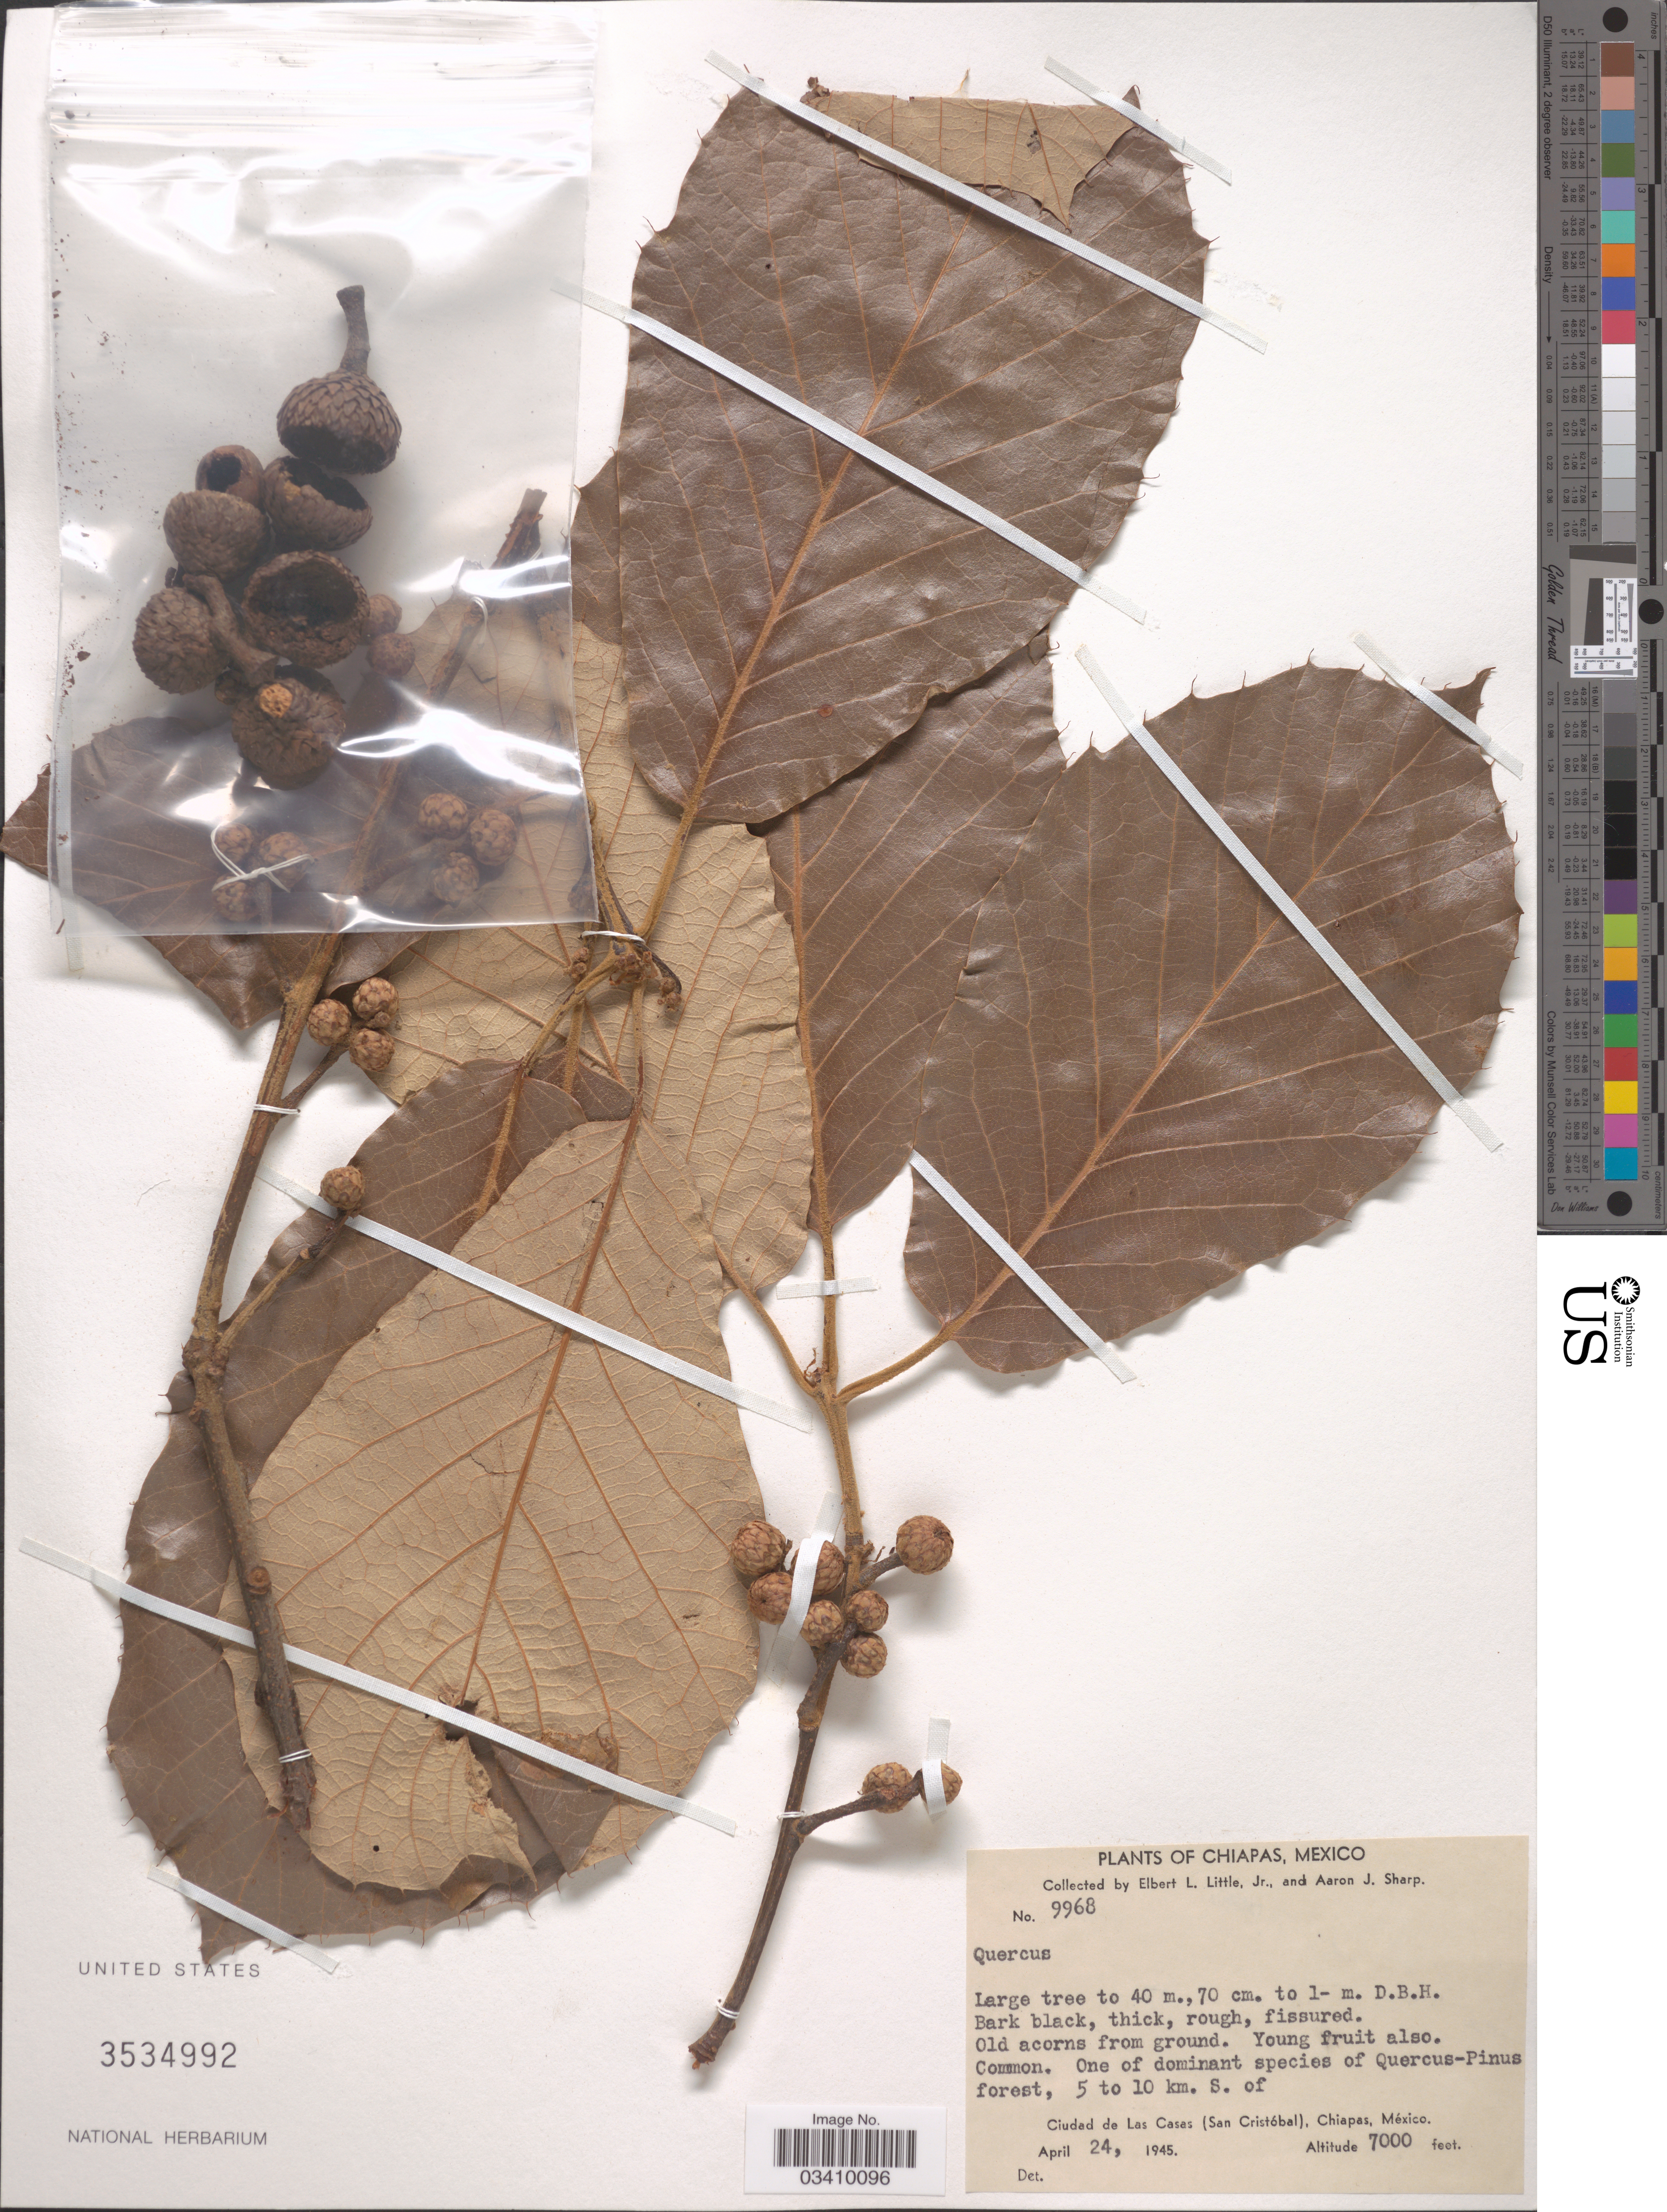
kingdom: Plantae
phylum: Tracheophyta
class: Magnoliopsida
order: Fagales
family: Fagaceae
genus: Quercus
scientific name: Quercus sp.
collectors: E. L. Little & Mrs A. J. Sharp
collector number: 9968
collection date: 1945-04-24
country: Mexico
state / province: Chiapas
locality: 5 to 10 km. S. of Ciudad de Las Casas (San Cristóbal).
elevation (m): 2134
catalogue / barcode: US 3534992